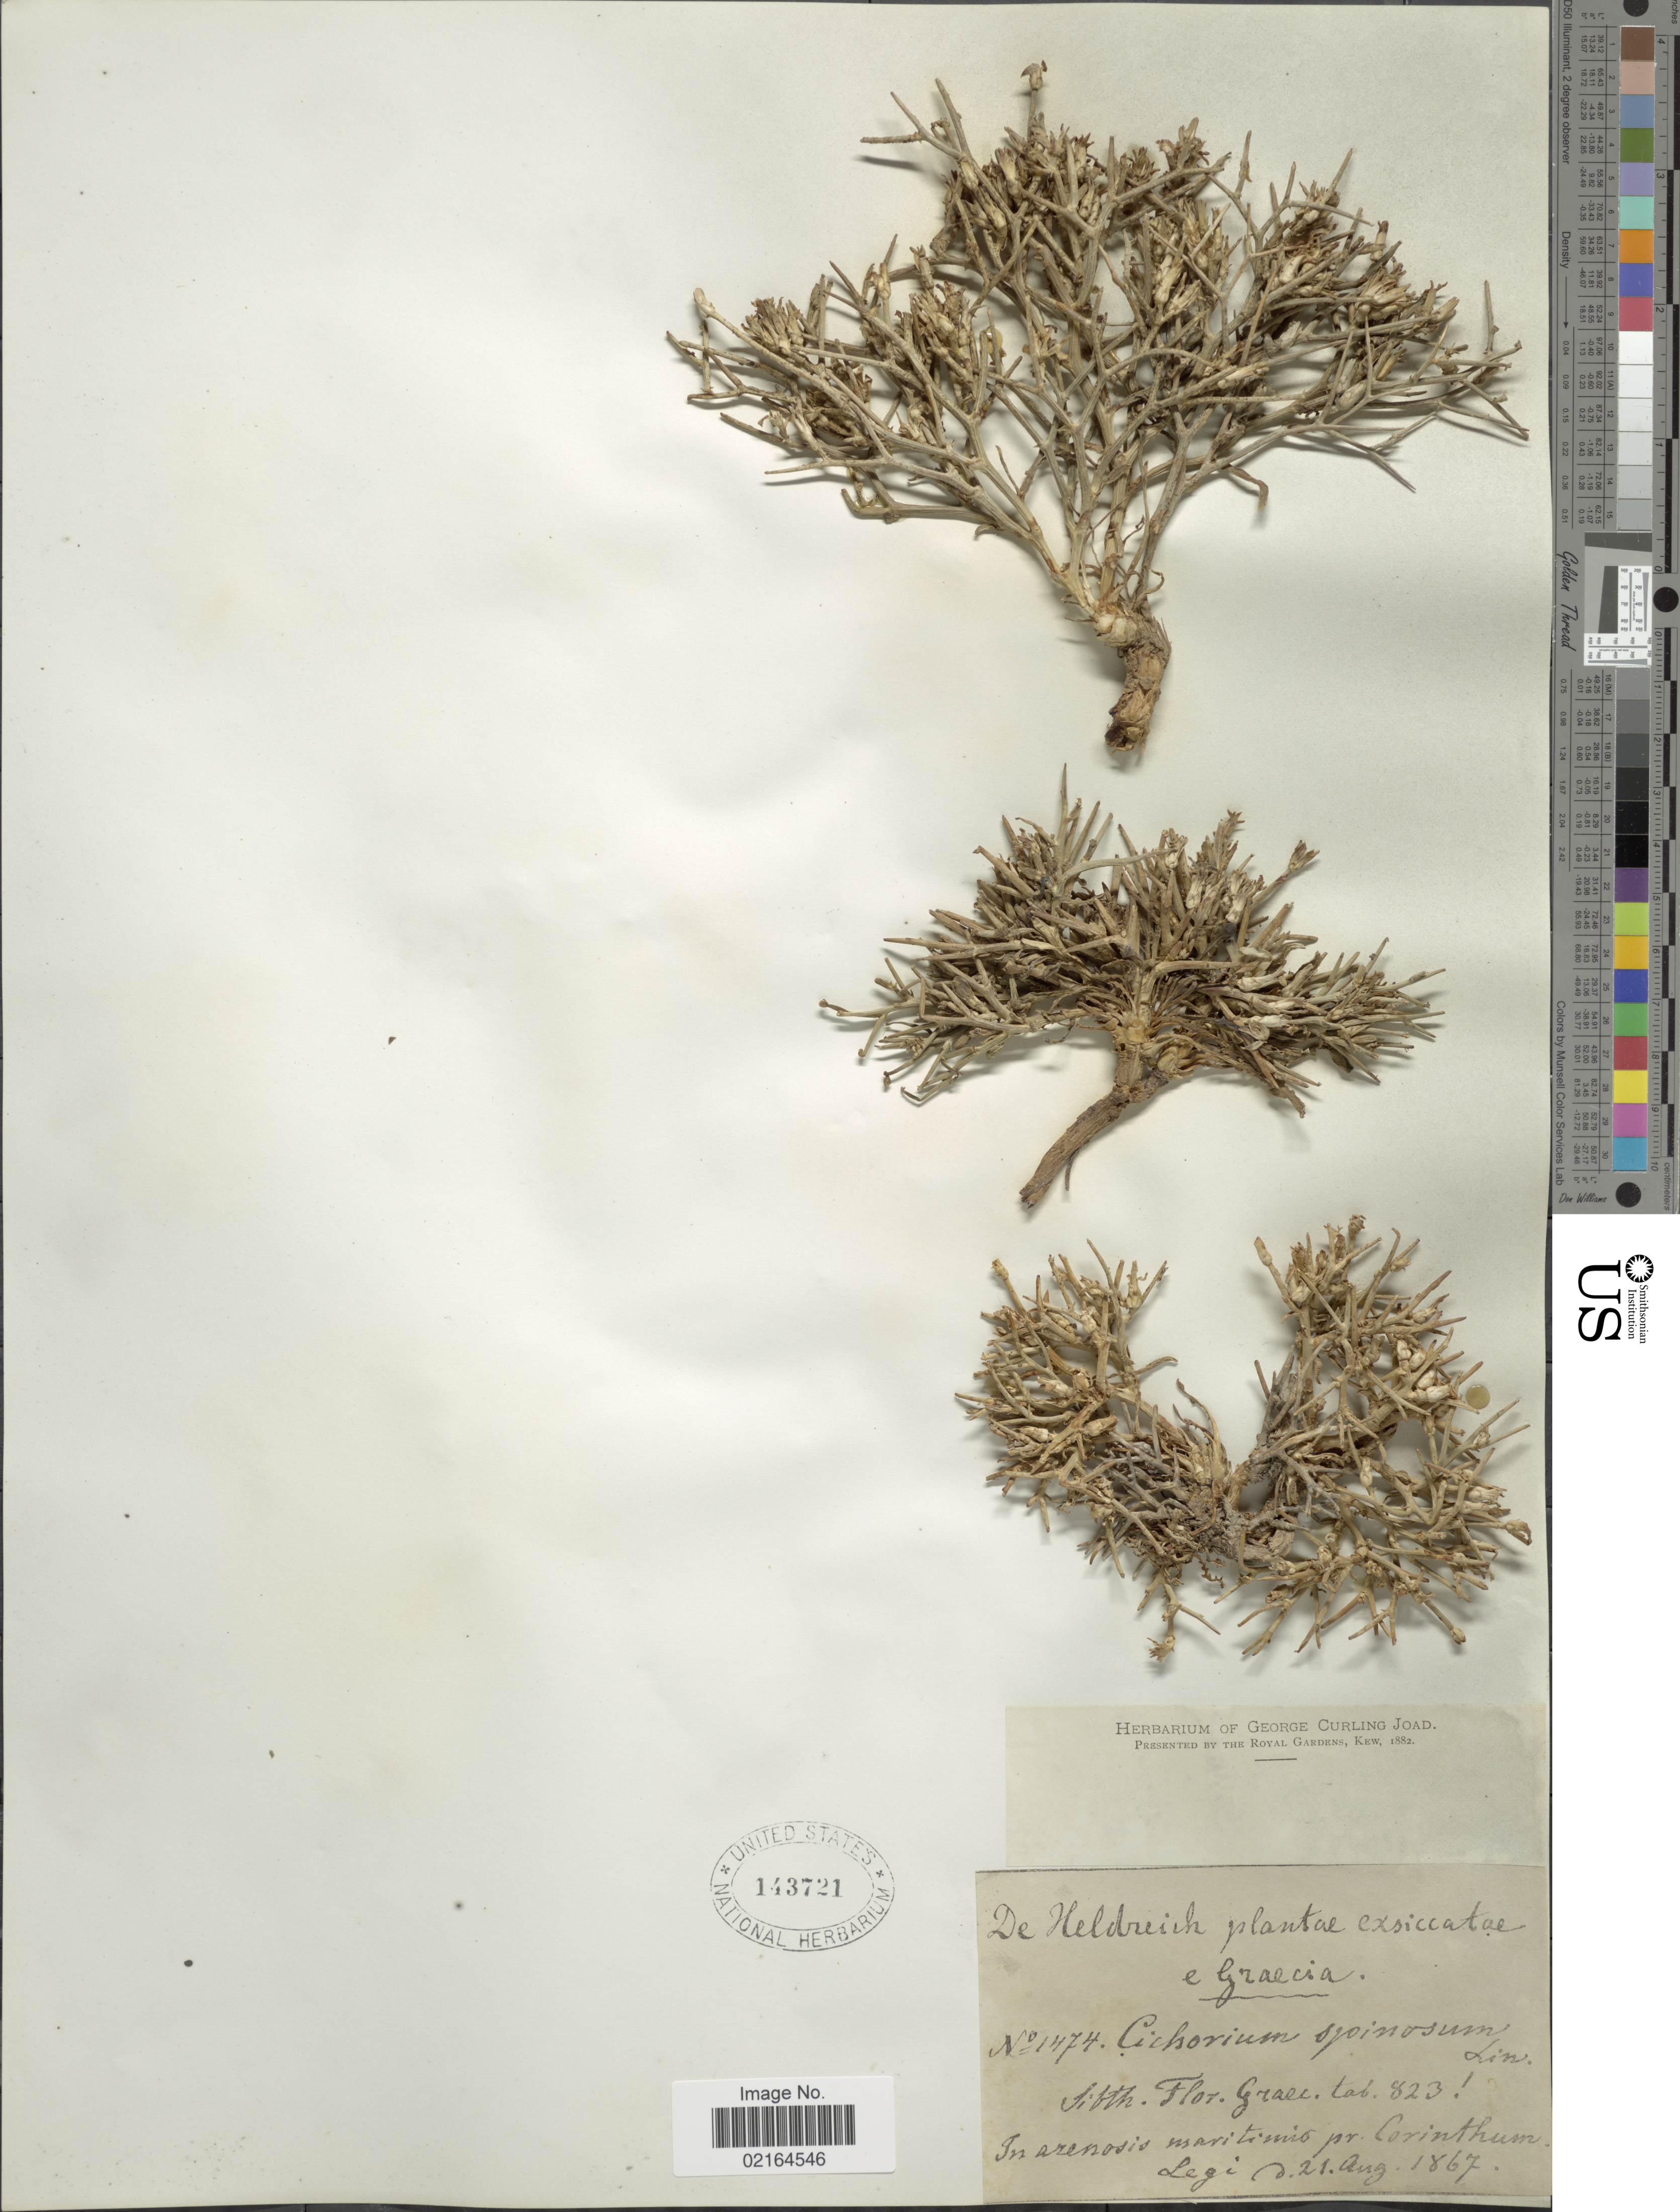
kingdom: Plantae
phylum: Tracheophyta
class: Magnoliopsida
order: Asterales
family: Asteraceae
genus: Cichorium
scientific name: Cichorium spinosum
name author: L.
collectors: -. De Heldreich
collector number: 1474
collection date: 1867-08-21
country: Greece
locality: In arenosis maritimis pr. Corinthum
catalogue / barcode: US 143721